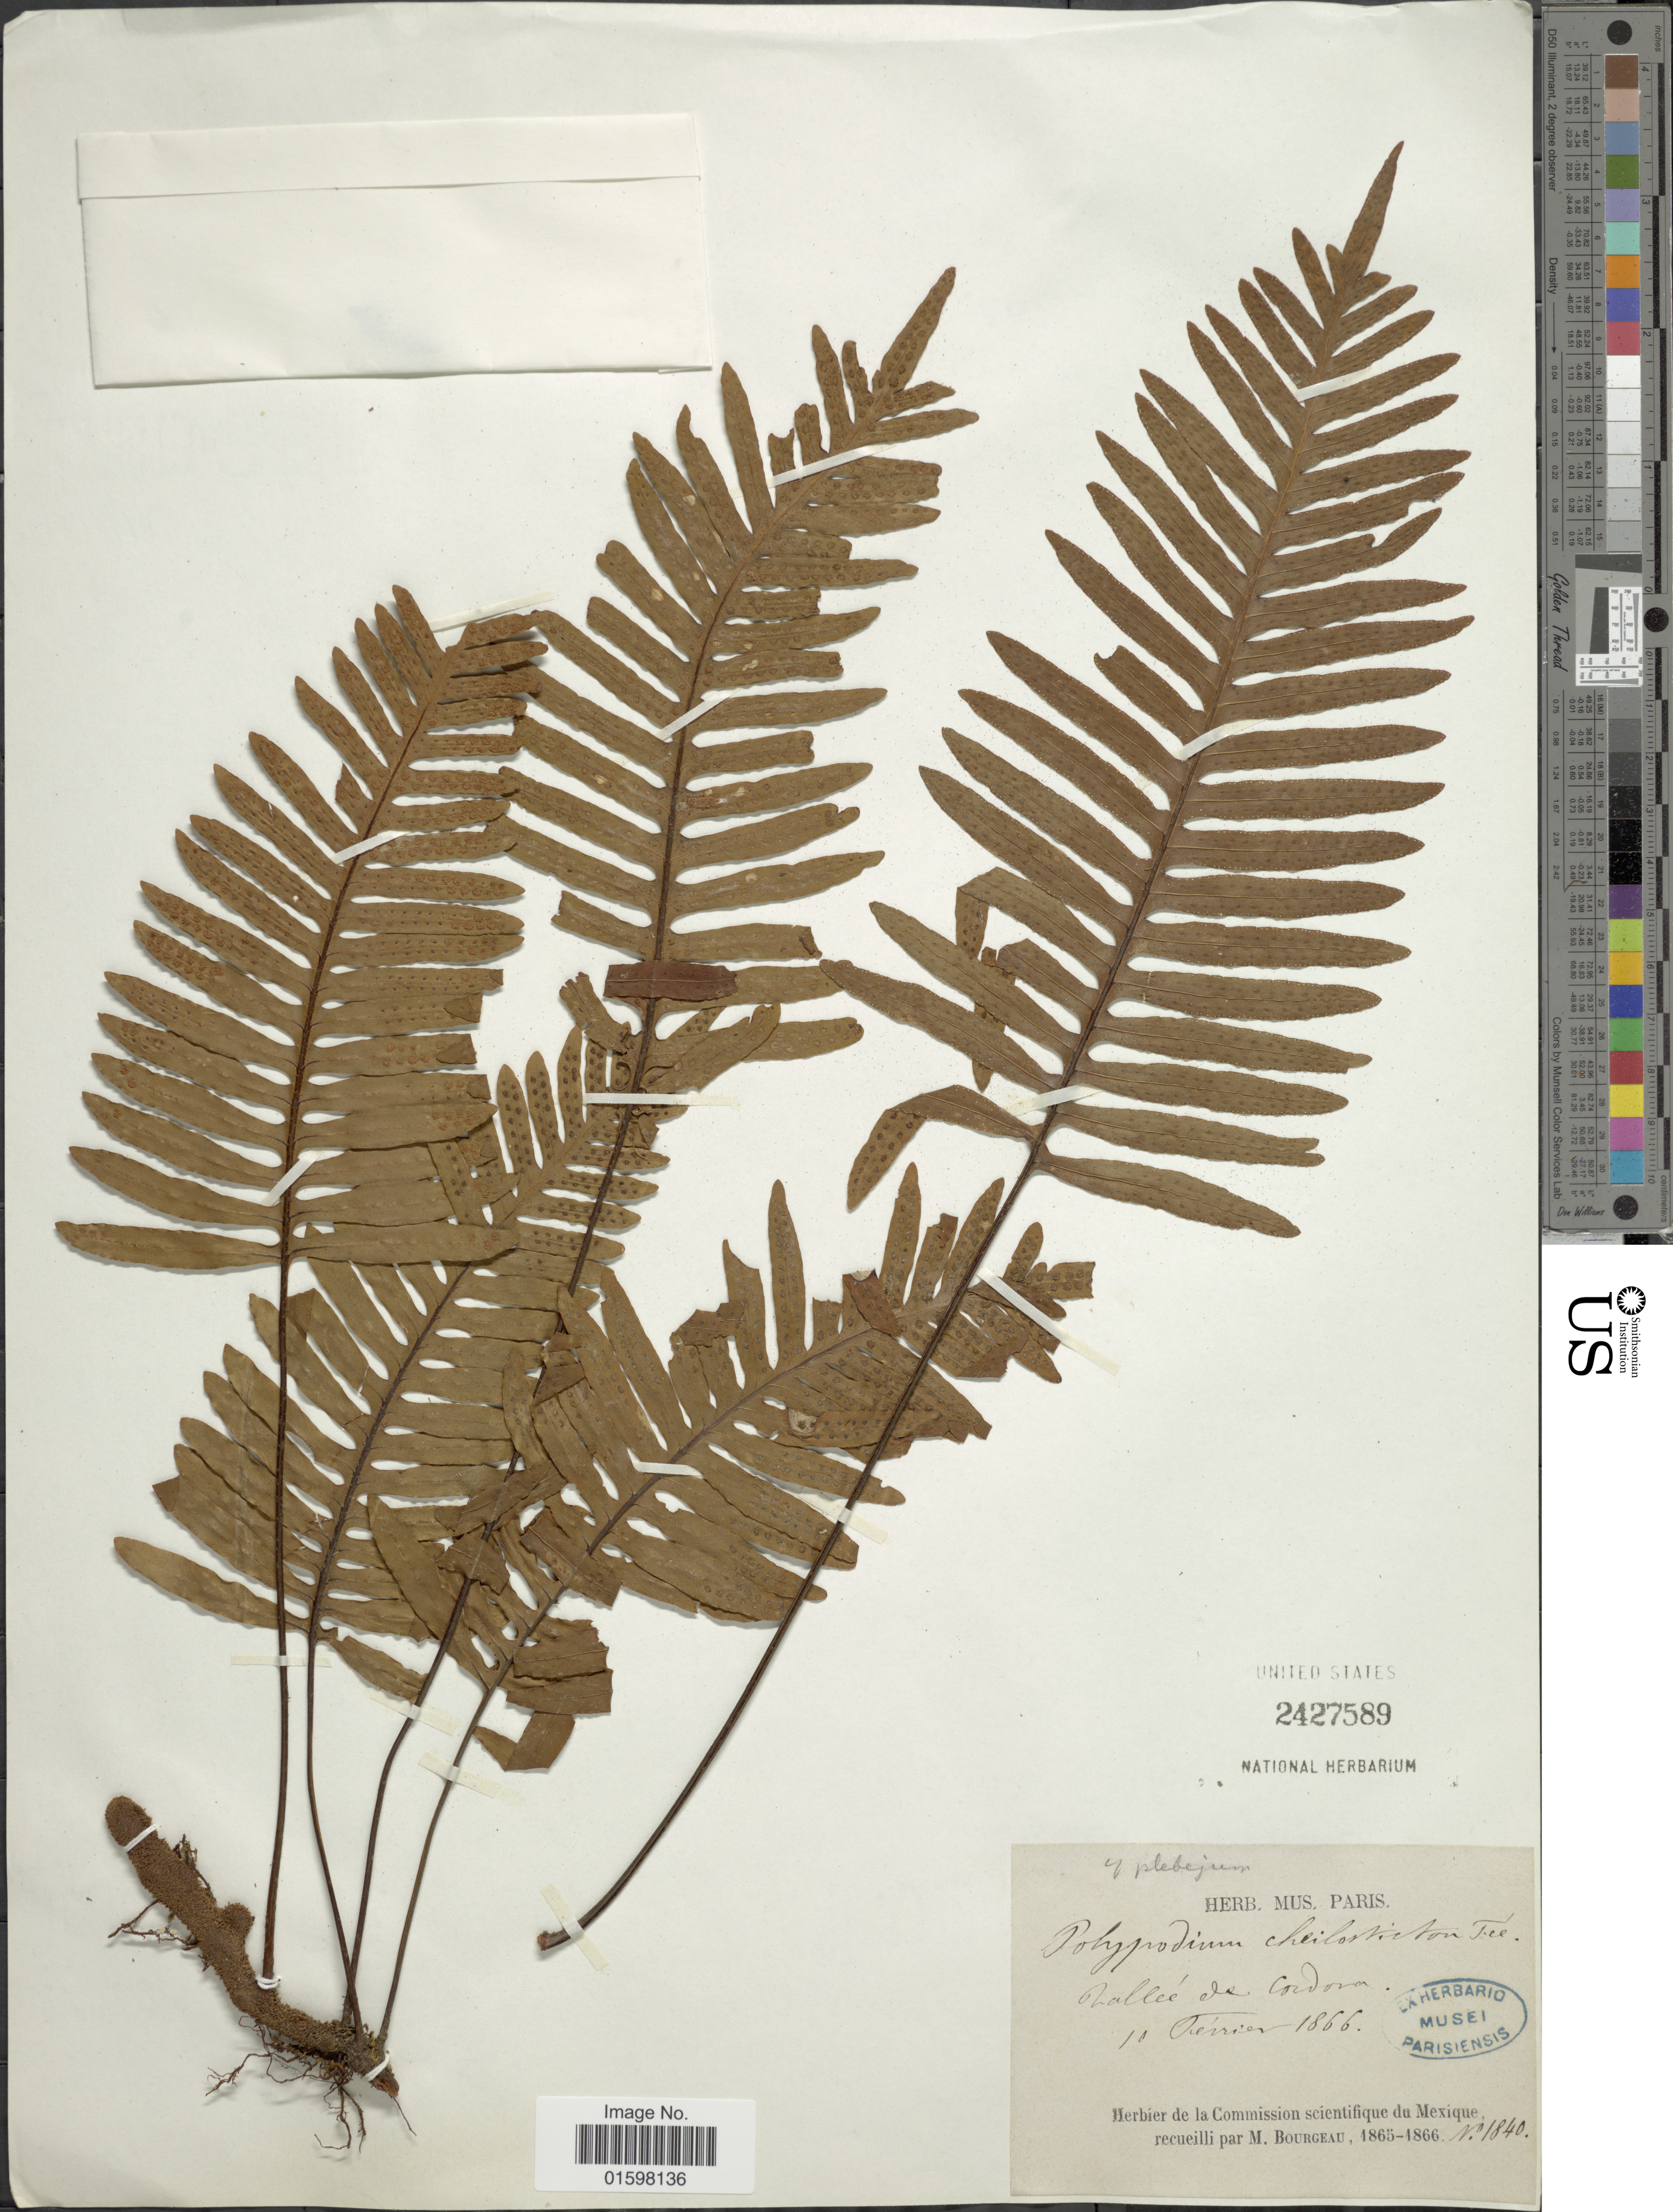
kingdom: Plantae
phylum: Tracheophyta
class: Polypodiopsida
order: Polypodiales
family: Polypodiaceae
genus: Pleopeltis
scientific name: Pleopeltis plebeia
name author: (Schltdl. ex Cham.) A.R. Sm. & Tejero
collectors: ex herb. Mus. Paris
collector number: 1840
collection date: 1866-02-11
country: Mexico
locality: Vallee de Cordova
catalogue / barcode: US 2427589